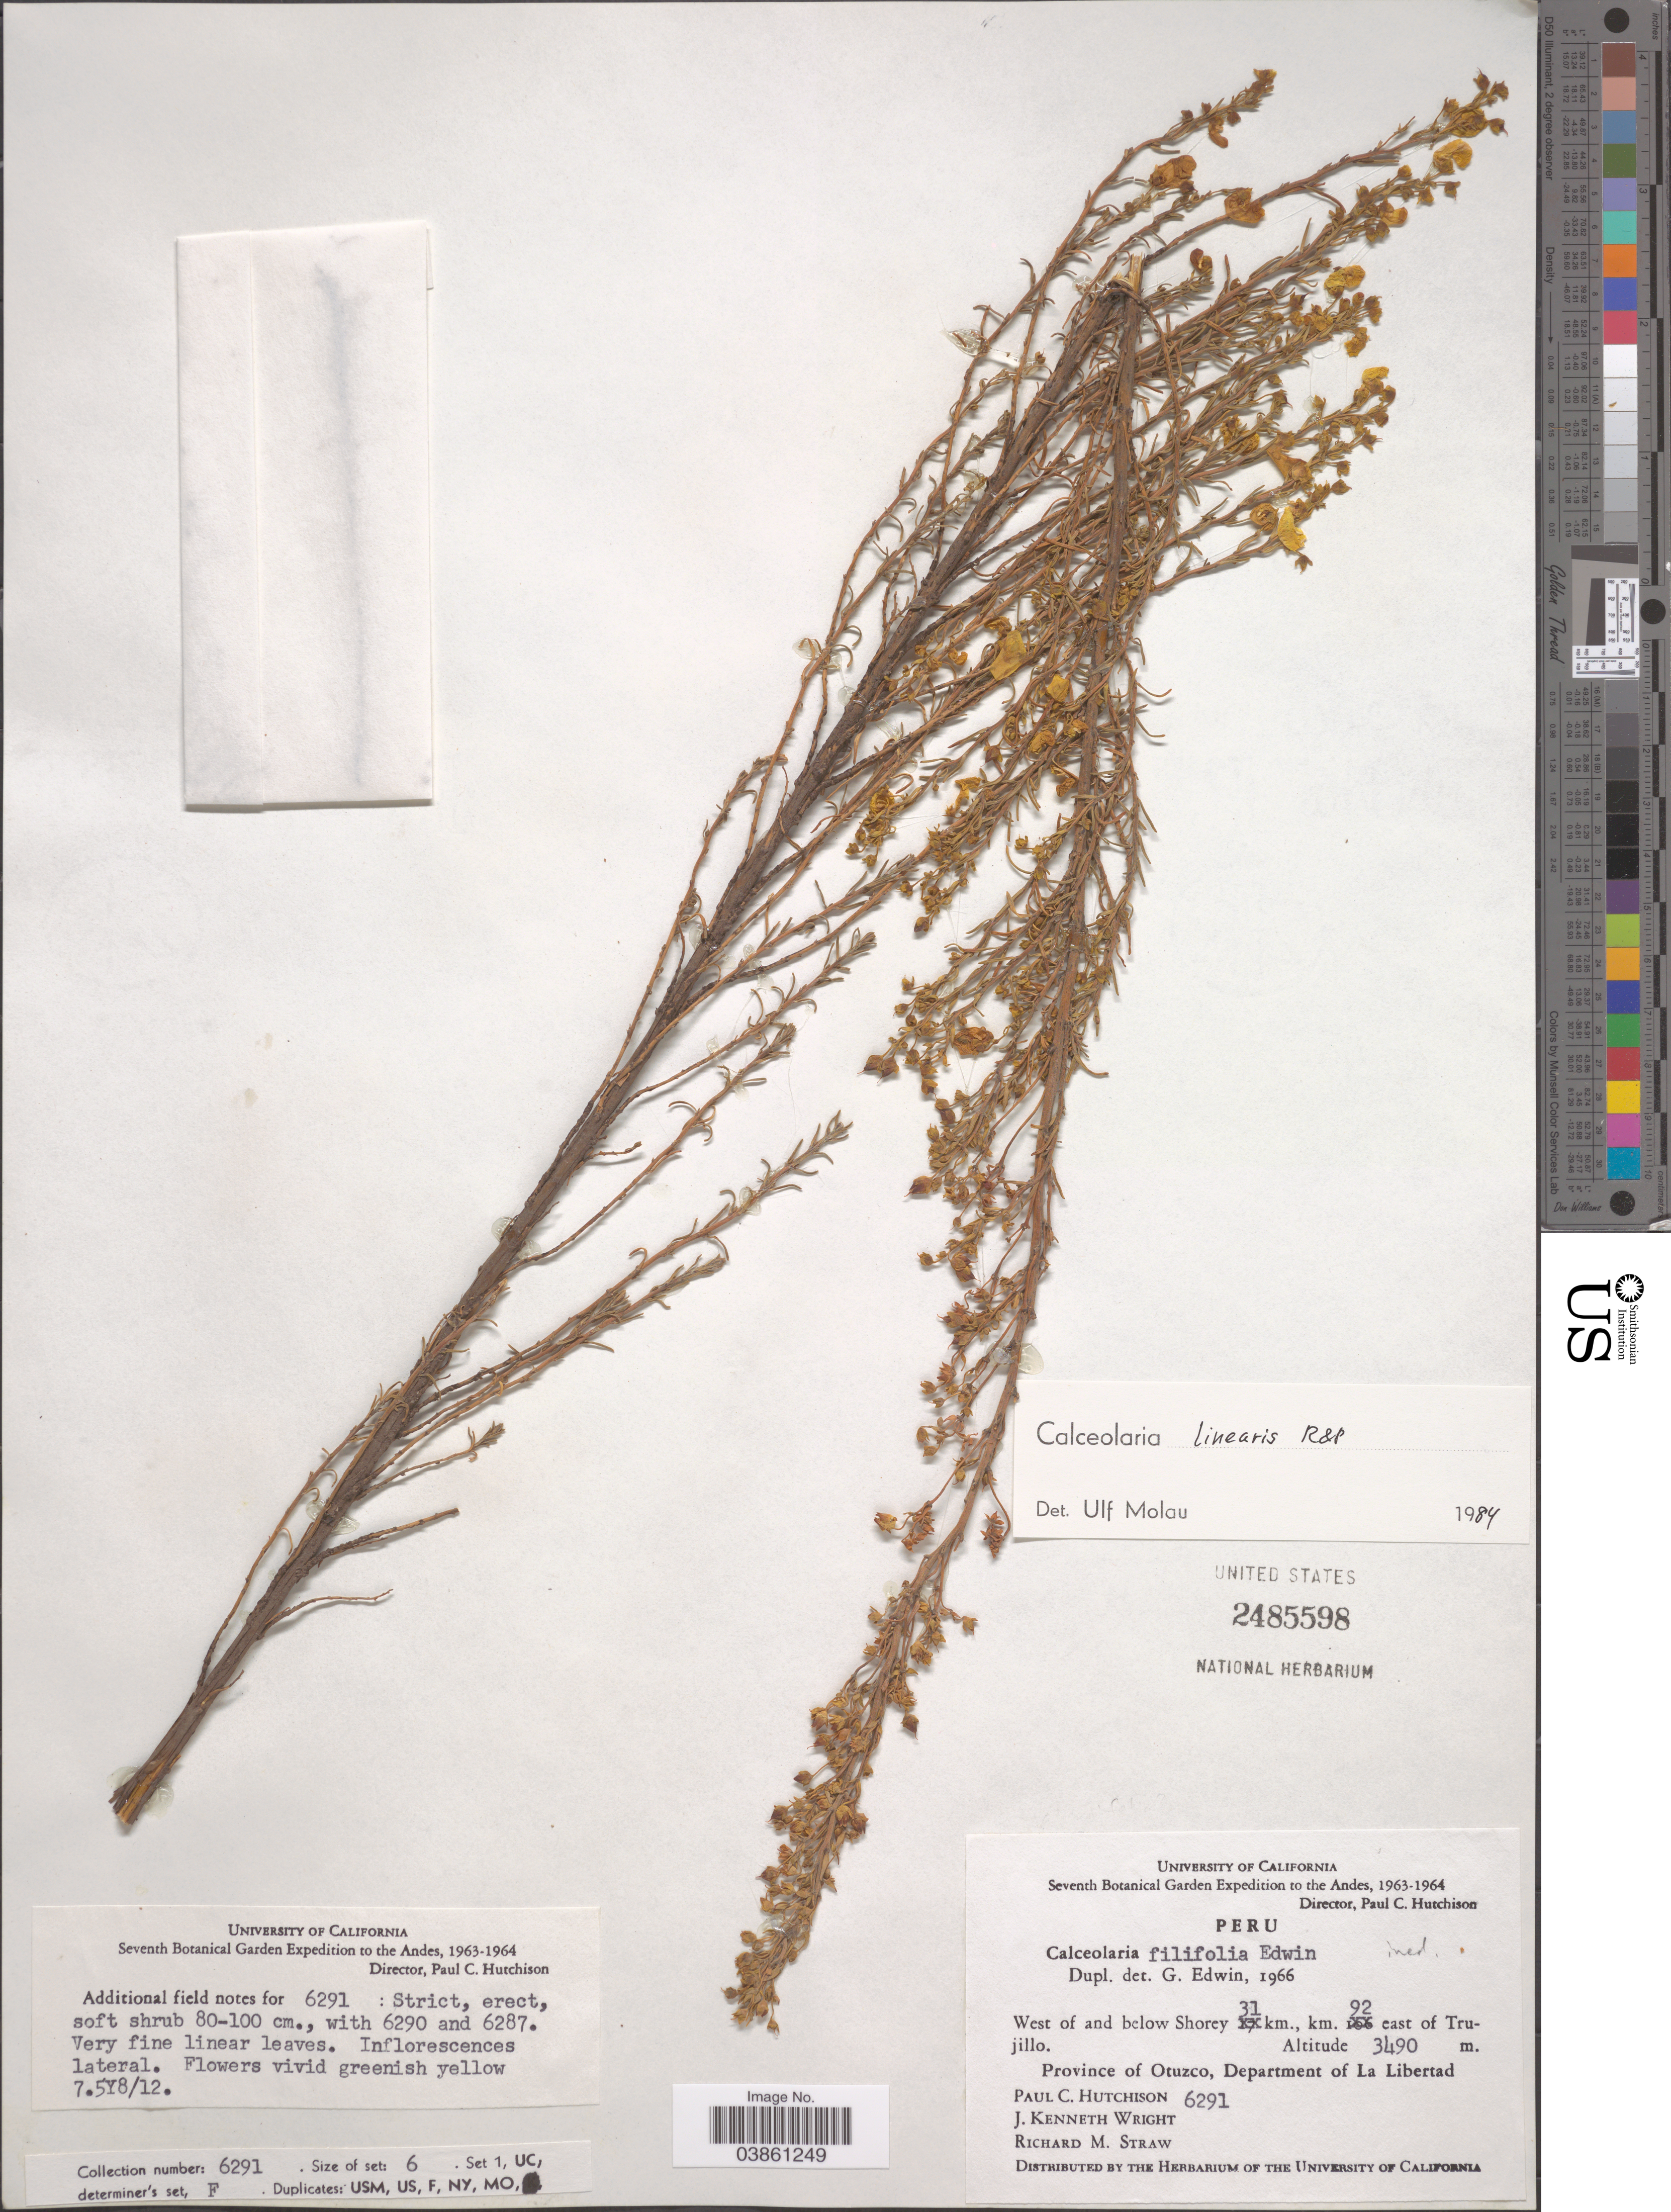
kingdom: Plantae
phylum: Tracheophyta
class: Magnoliopsida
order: Lamiales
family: Calceolariaceae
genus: Calceolaria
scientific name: Calceolaria linearis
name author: Ruiz & Pav.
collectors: P. C. Hutchison, J. K. Wright & R. M. Straw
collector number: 6291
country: Peru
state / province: La Libertad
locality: The Andes. West of and below Shorey 31 km., km. 92 east of Trujillo. Province of Otuzco, Department of La Libertad.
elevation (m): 3490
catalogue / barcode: US 2485598